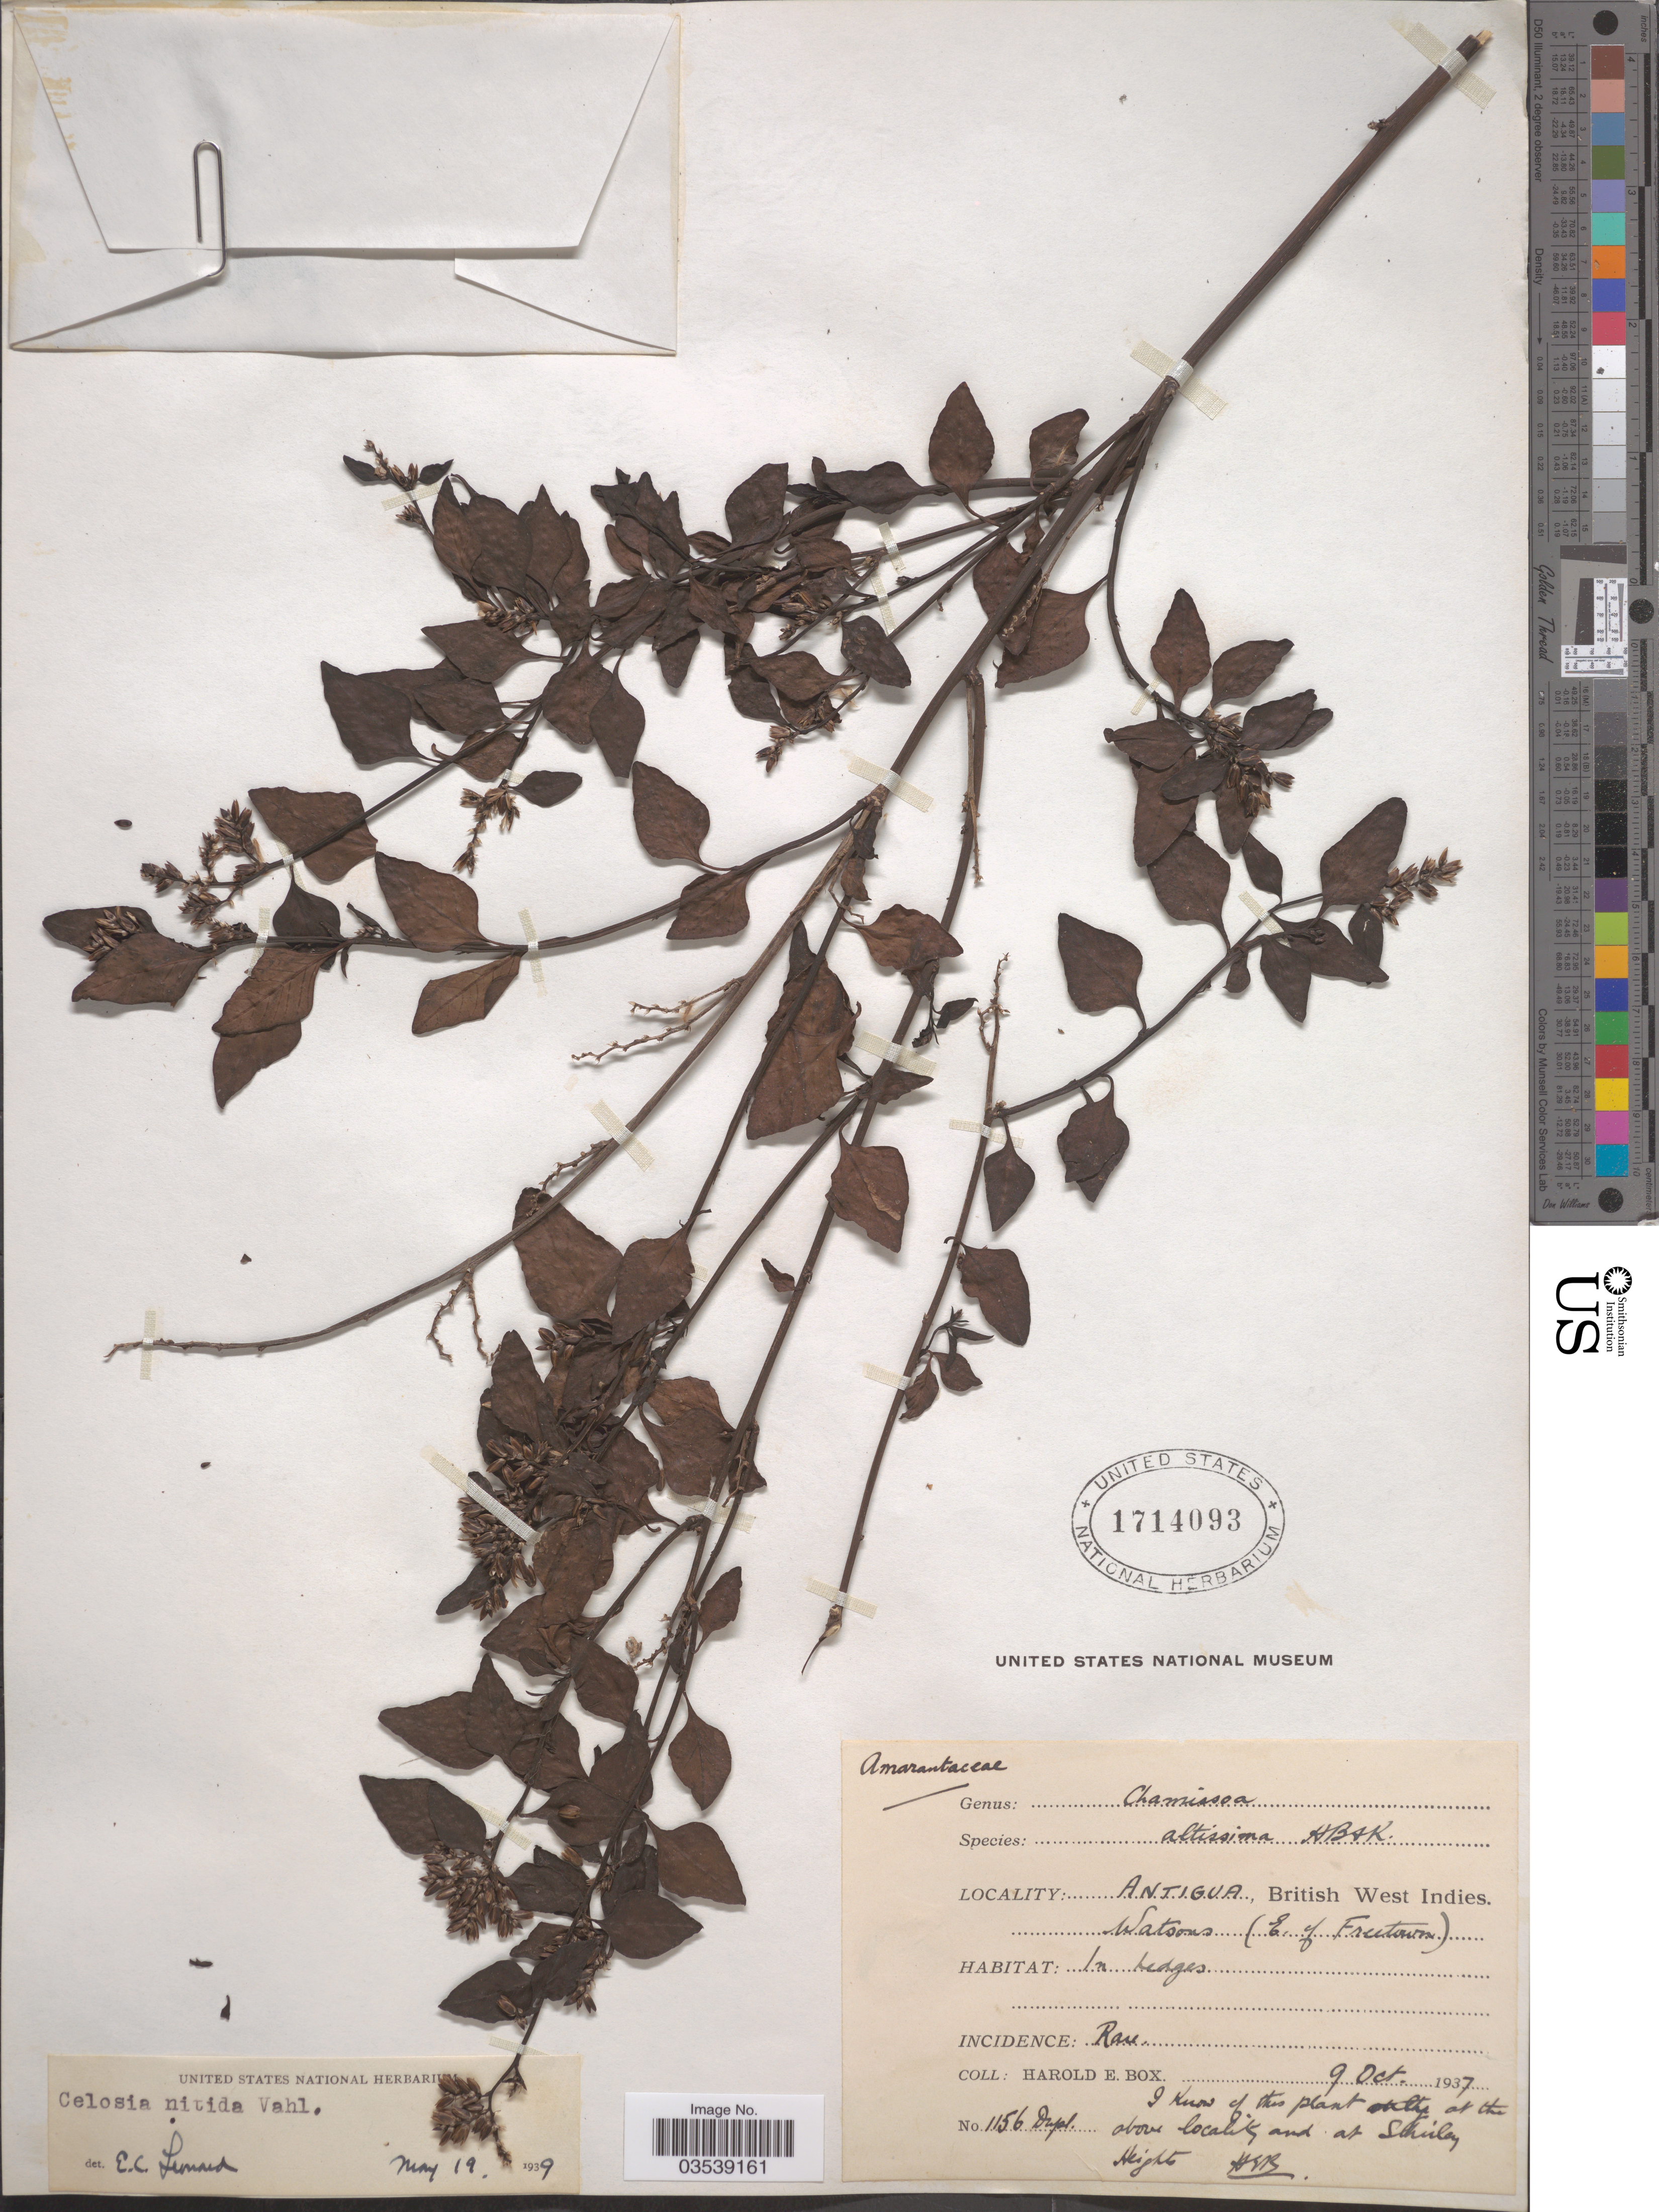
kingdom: Plantae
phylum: Tracheophyta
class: Magnoliopsida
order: Caryophyllales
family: Amaranthaceae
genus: Celosia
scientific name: Celosia nitida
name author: Vahl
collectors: H. E. Box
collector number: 1156*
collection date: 1937-10-09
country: Antigua and Barbuda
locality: Antigua, British West Indies, Watsons (E. of Freetown). Shirley Heights. [unsure placement]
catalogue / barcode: US 1714093